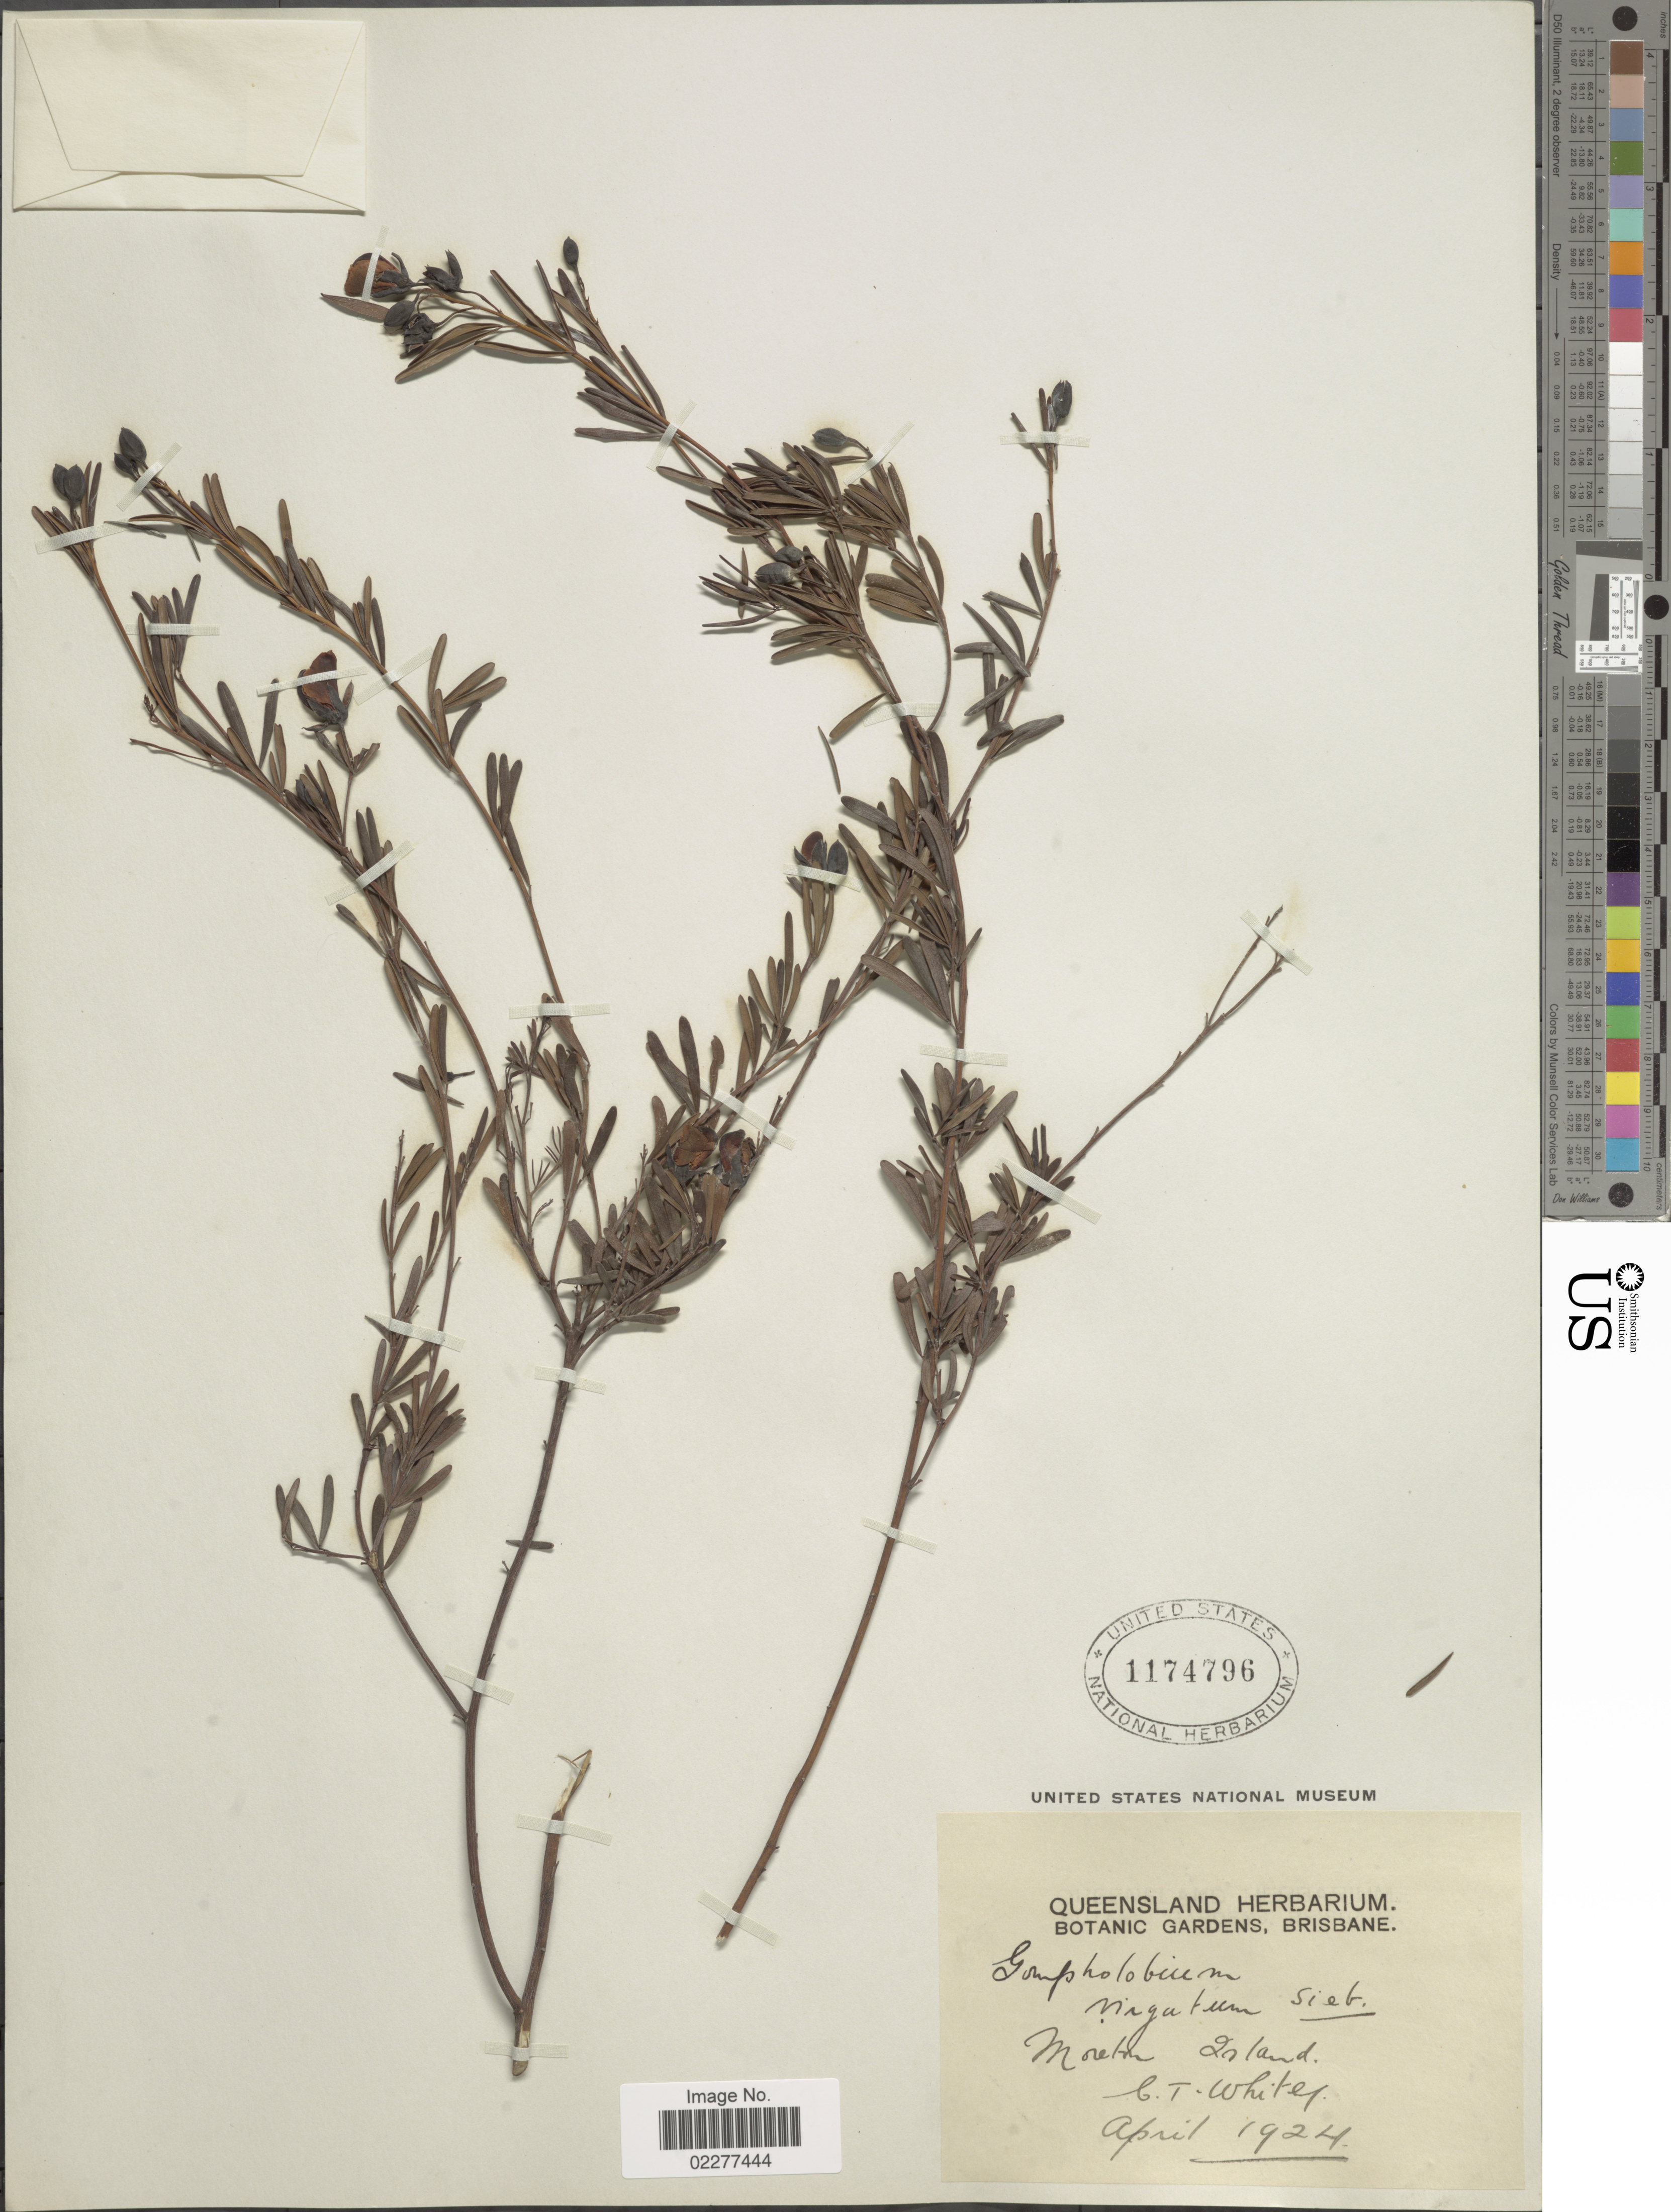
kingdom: Plantae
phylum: Tracheophyta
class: Magnoliopsida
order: Fabales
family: Fabaceae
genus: Gompholobium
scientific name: Gompholobium virgatum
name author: DC.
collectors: C. T. White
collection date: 1924-05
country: Australia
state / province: Queensland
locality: Moreton Island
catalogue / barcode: US 1174796